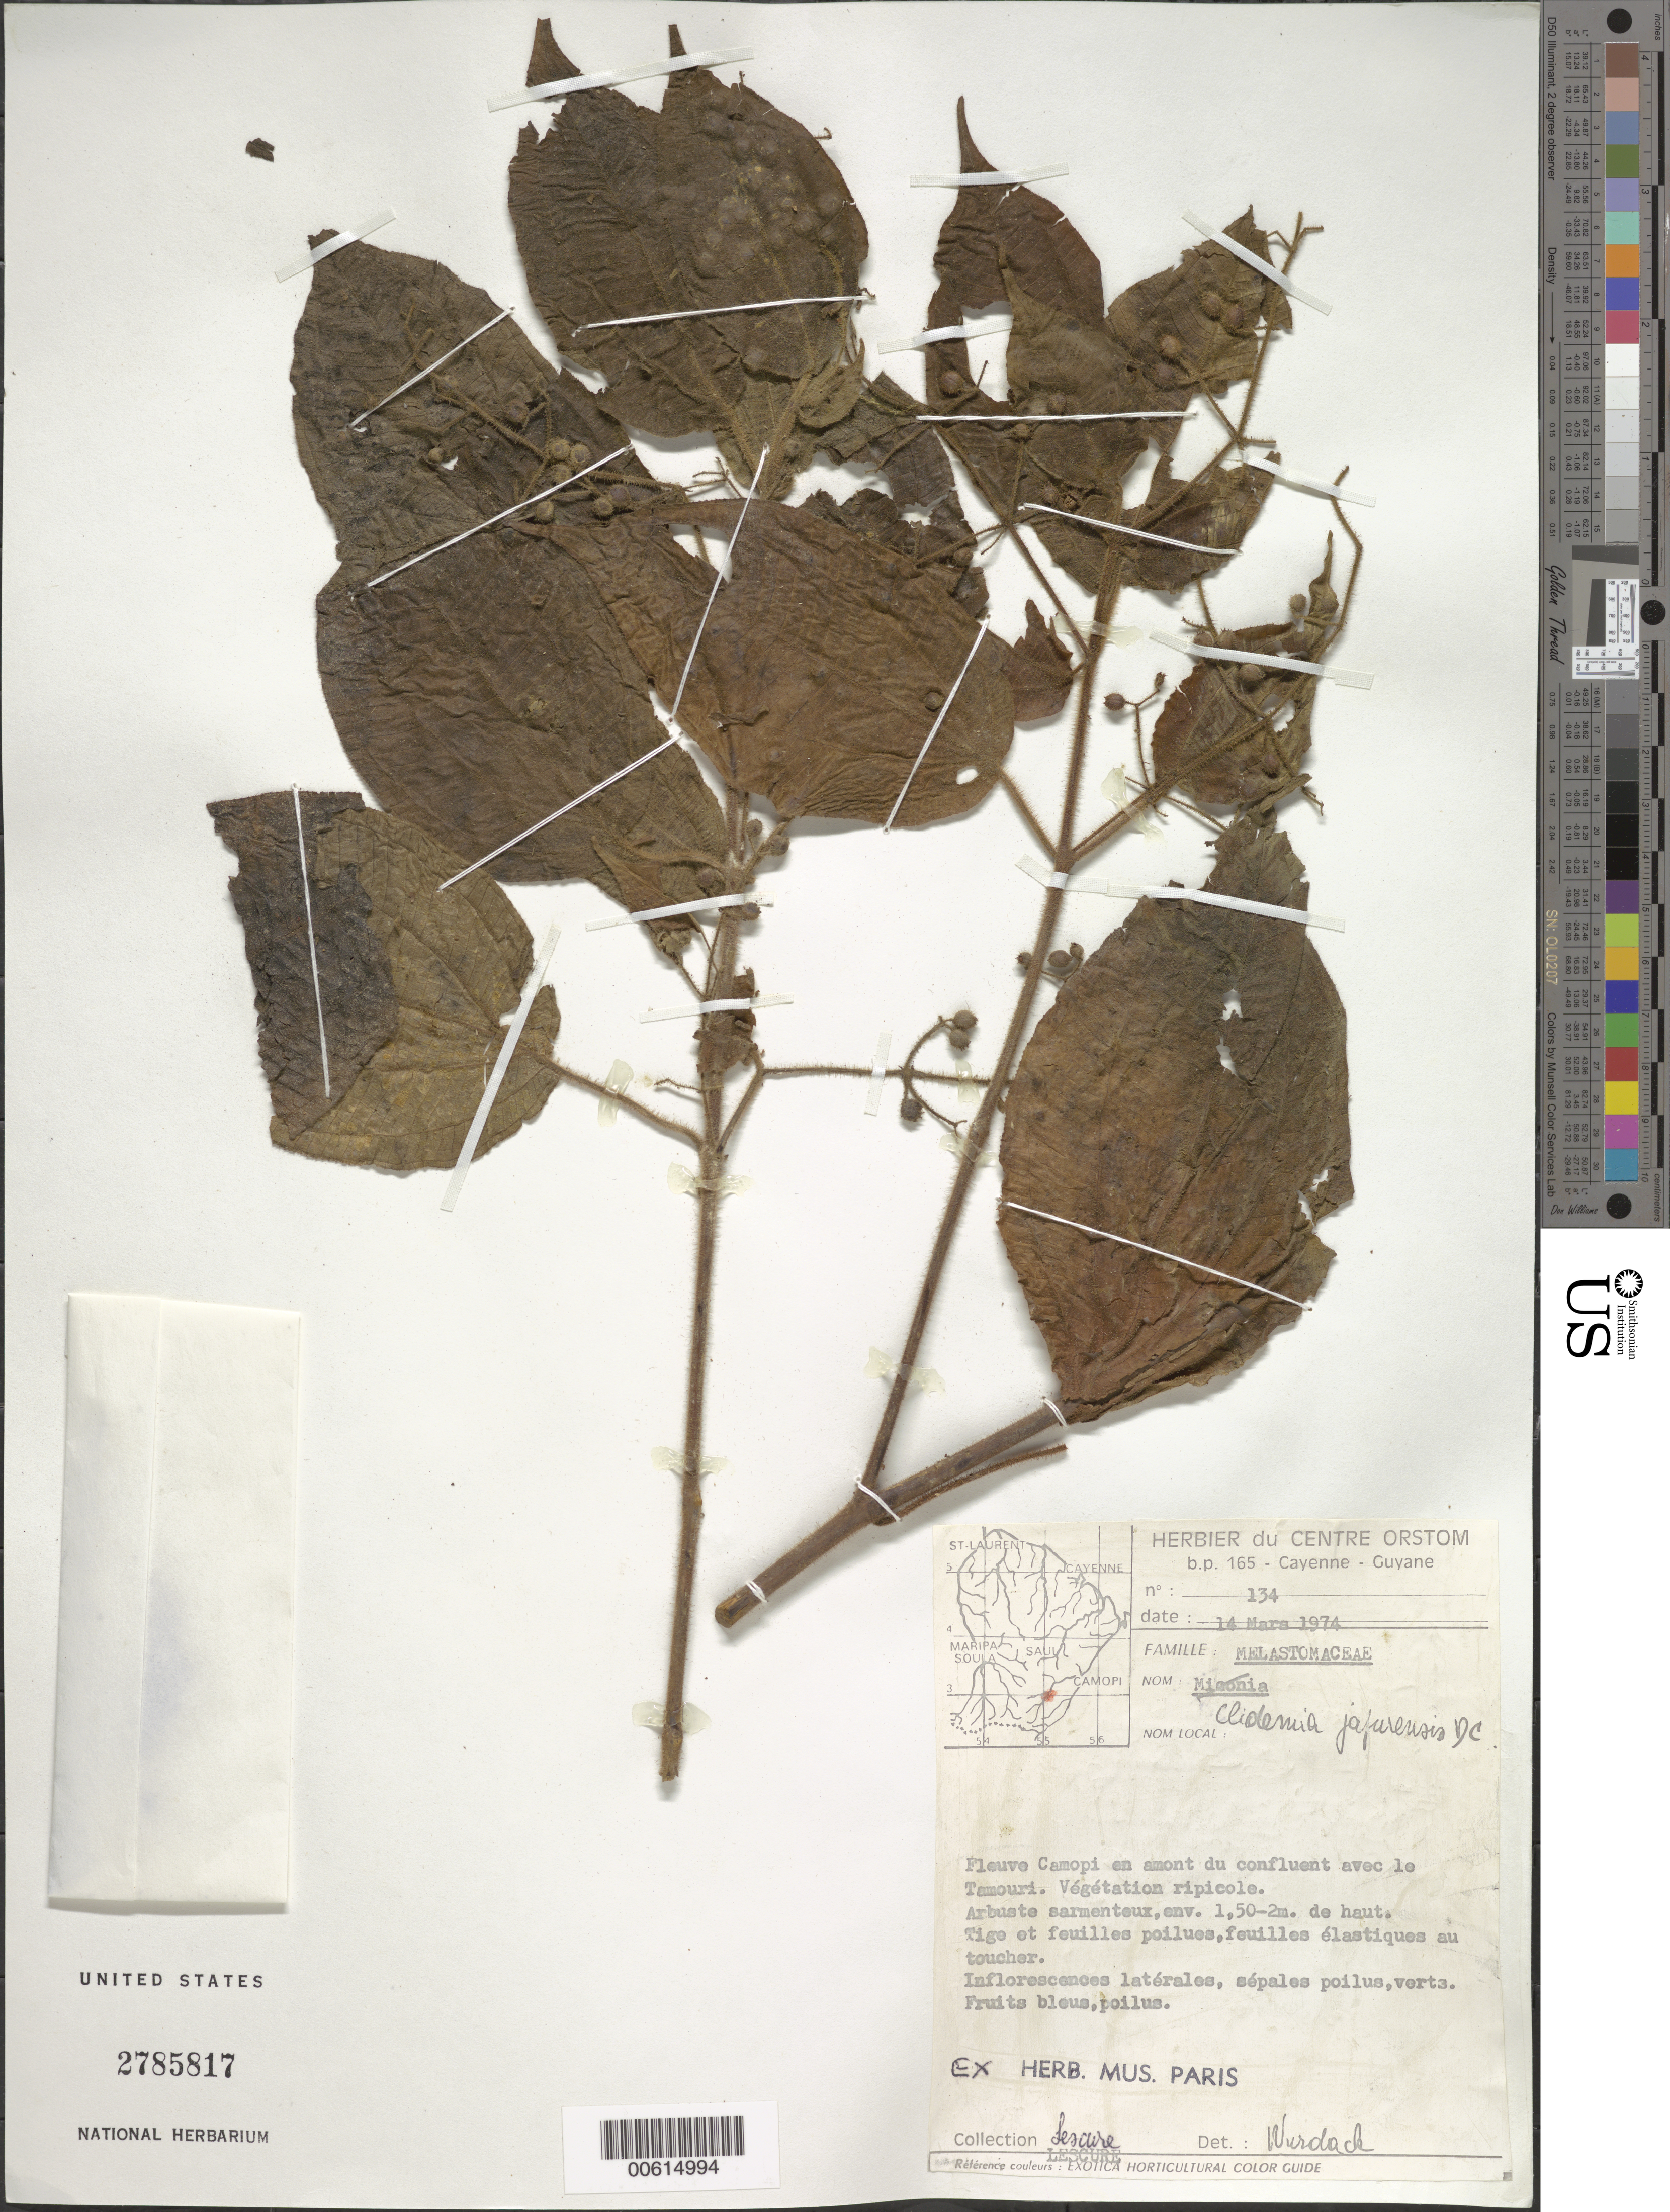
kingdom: Plantae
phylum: Tracheophyta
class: Magnoliopsida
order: Myrtales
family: Melastomataceae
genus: Clidemia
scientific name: Clidemia japurensis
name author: DC.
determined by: Wurdack, John J., (US), US (UNITED STATES)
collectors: J.-P. Lescure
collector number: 134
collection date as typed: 14-Mar-74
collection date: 1974-03-14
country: French Guiana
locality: Camopi R., near confl. with Tamouri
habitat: Vegetation ripicole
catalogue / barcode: US 2785817